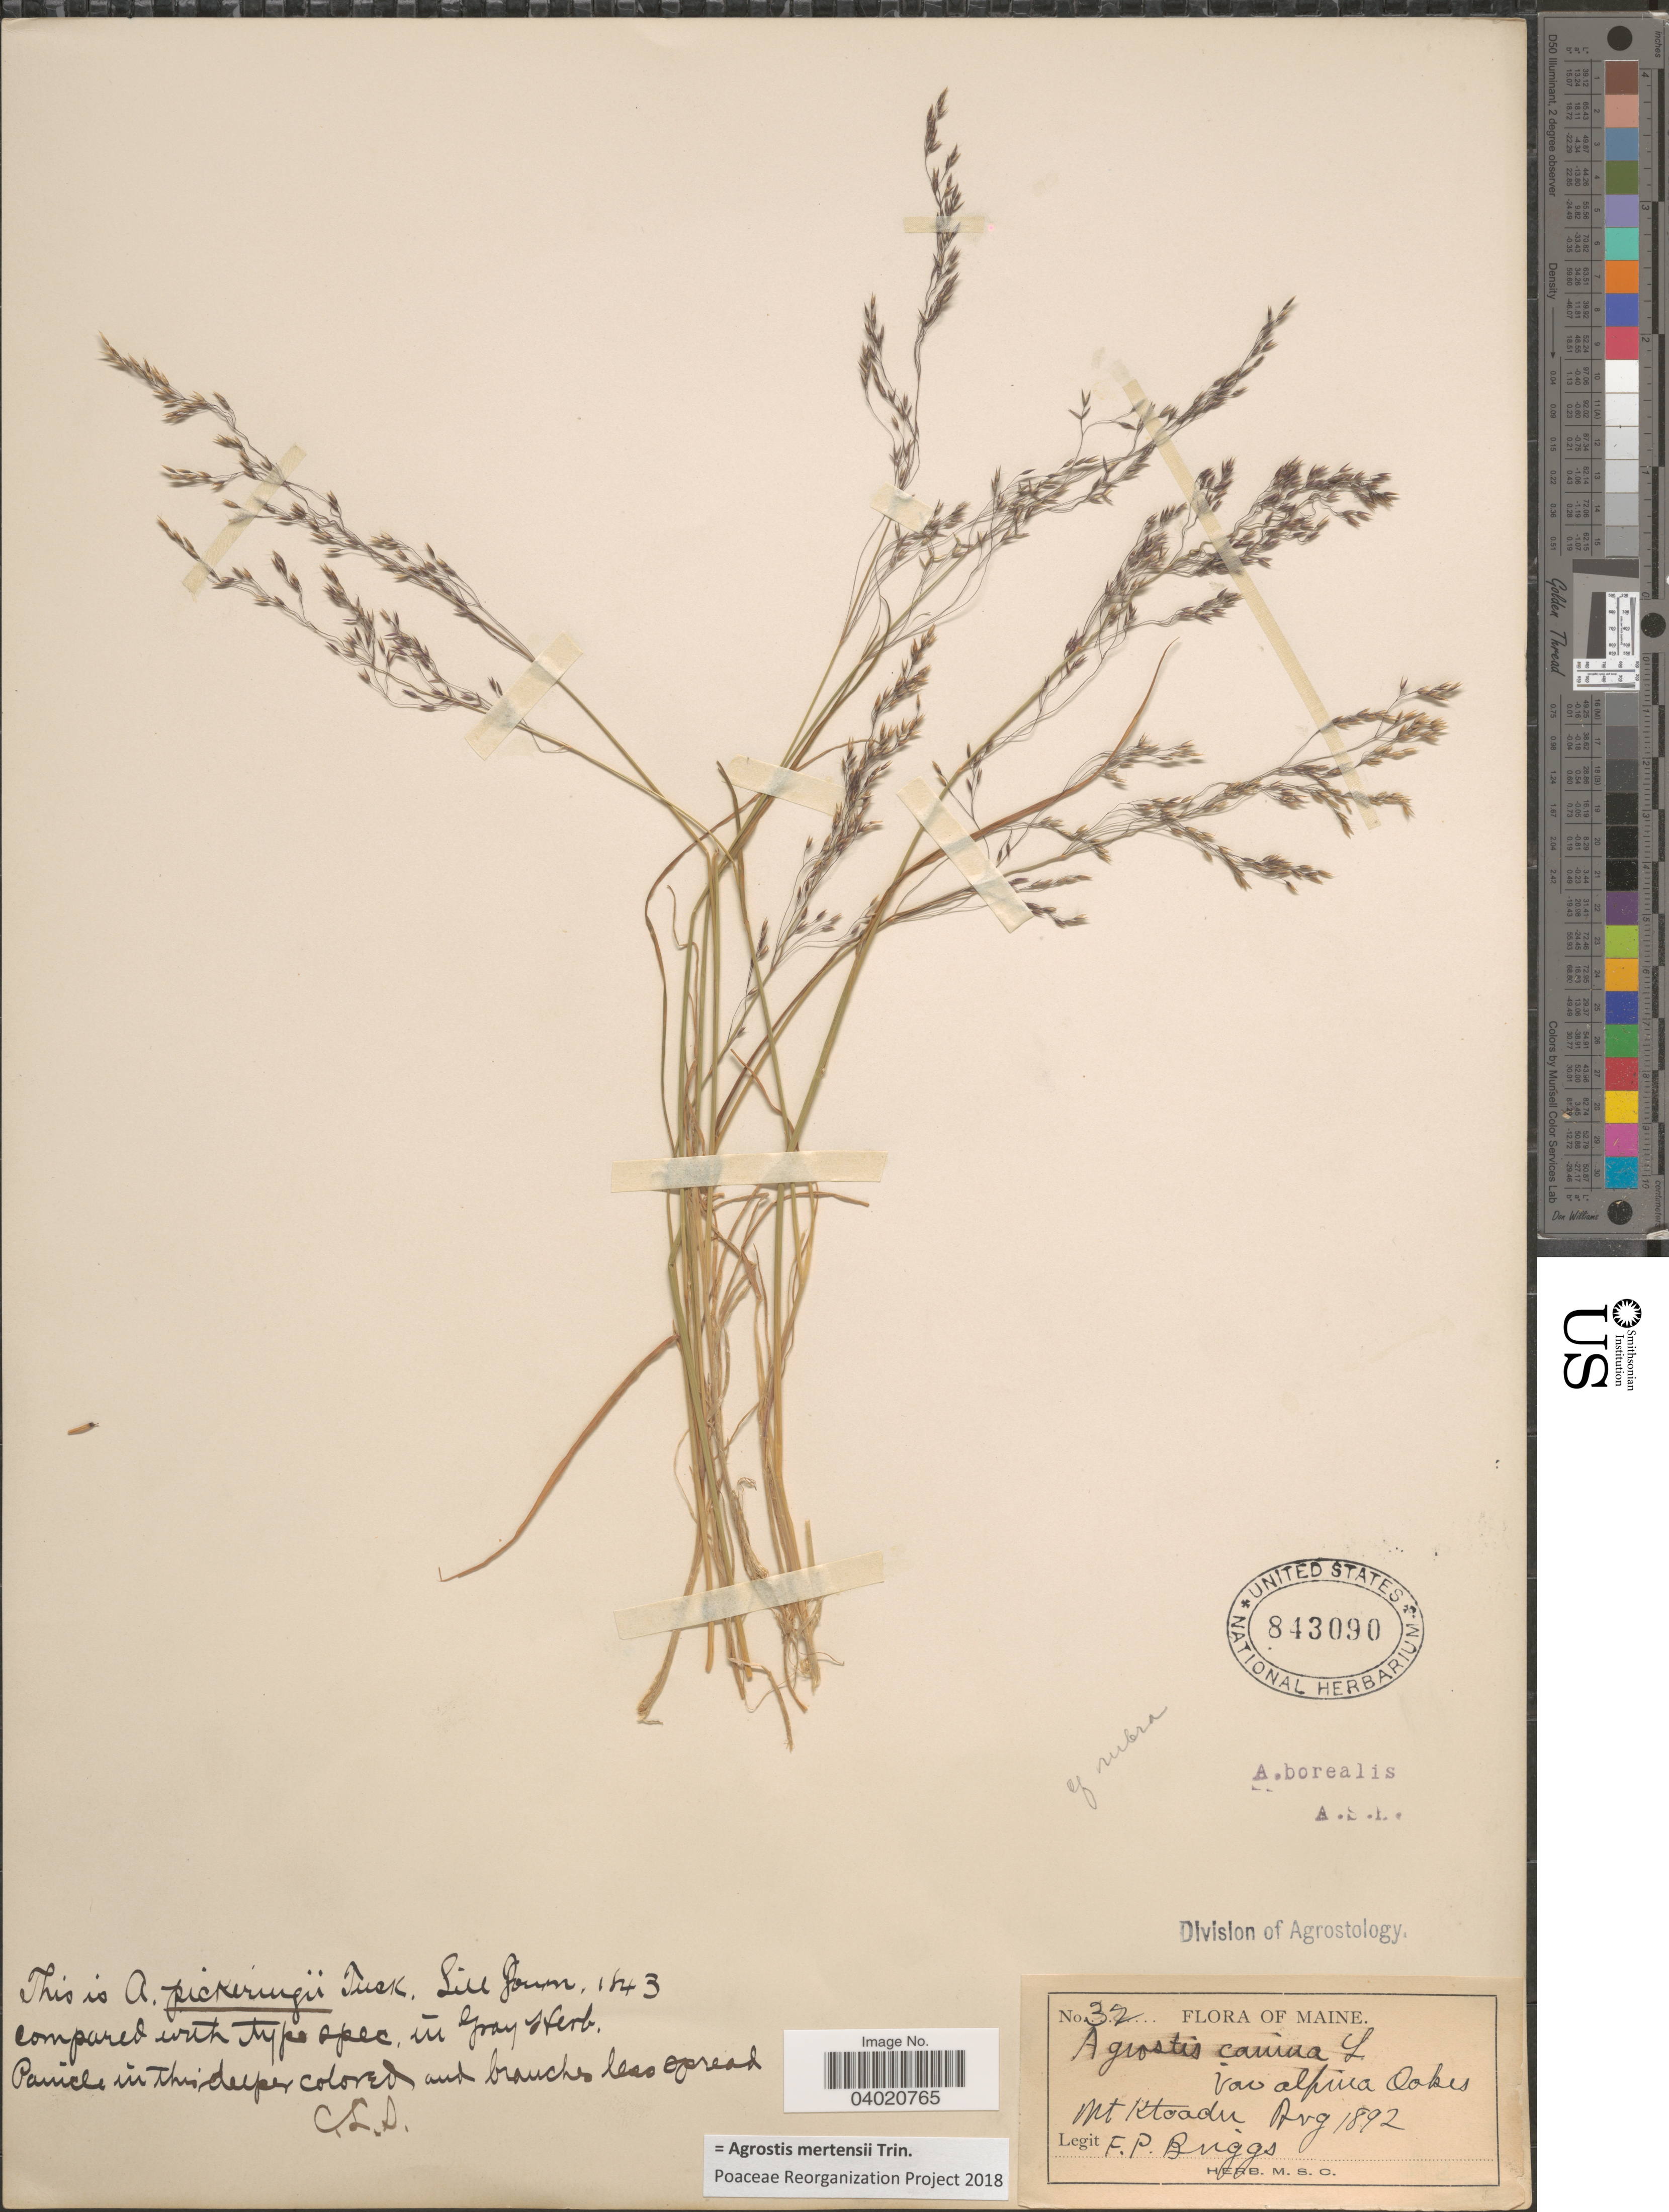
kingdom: Plantae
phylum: Tracheophyta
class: Liliopsida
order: Poales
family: Poaceae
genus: Agrostis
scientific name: Agrostis mertensii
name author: Trin.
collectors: F. Briggs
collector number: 32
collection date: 1892-08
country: United States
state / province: Maine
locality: Mt Ktoadu.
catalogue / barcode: US 843090